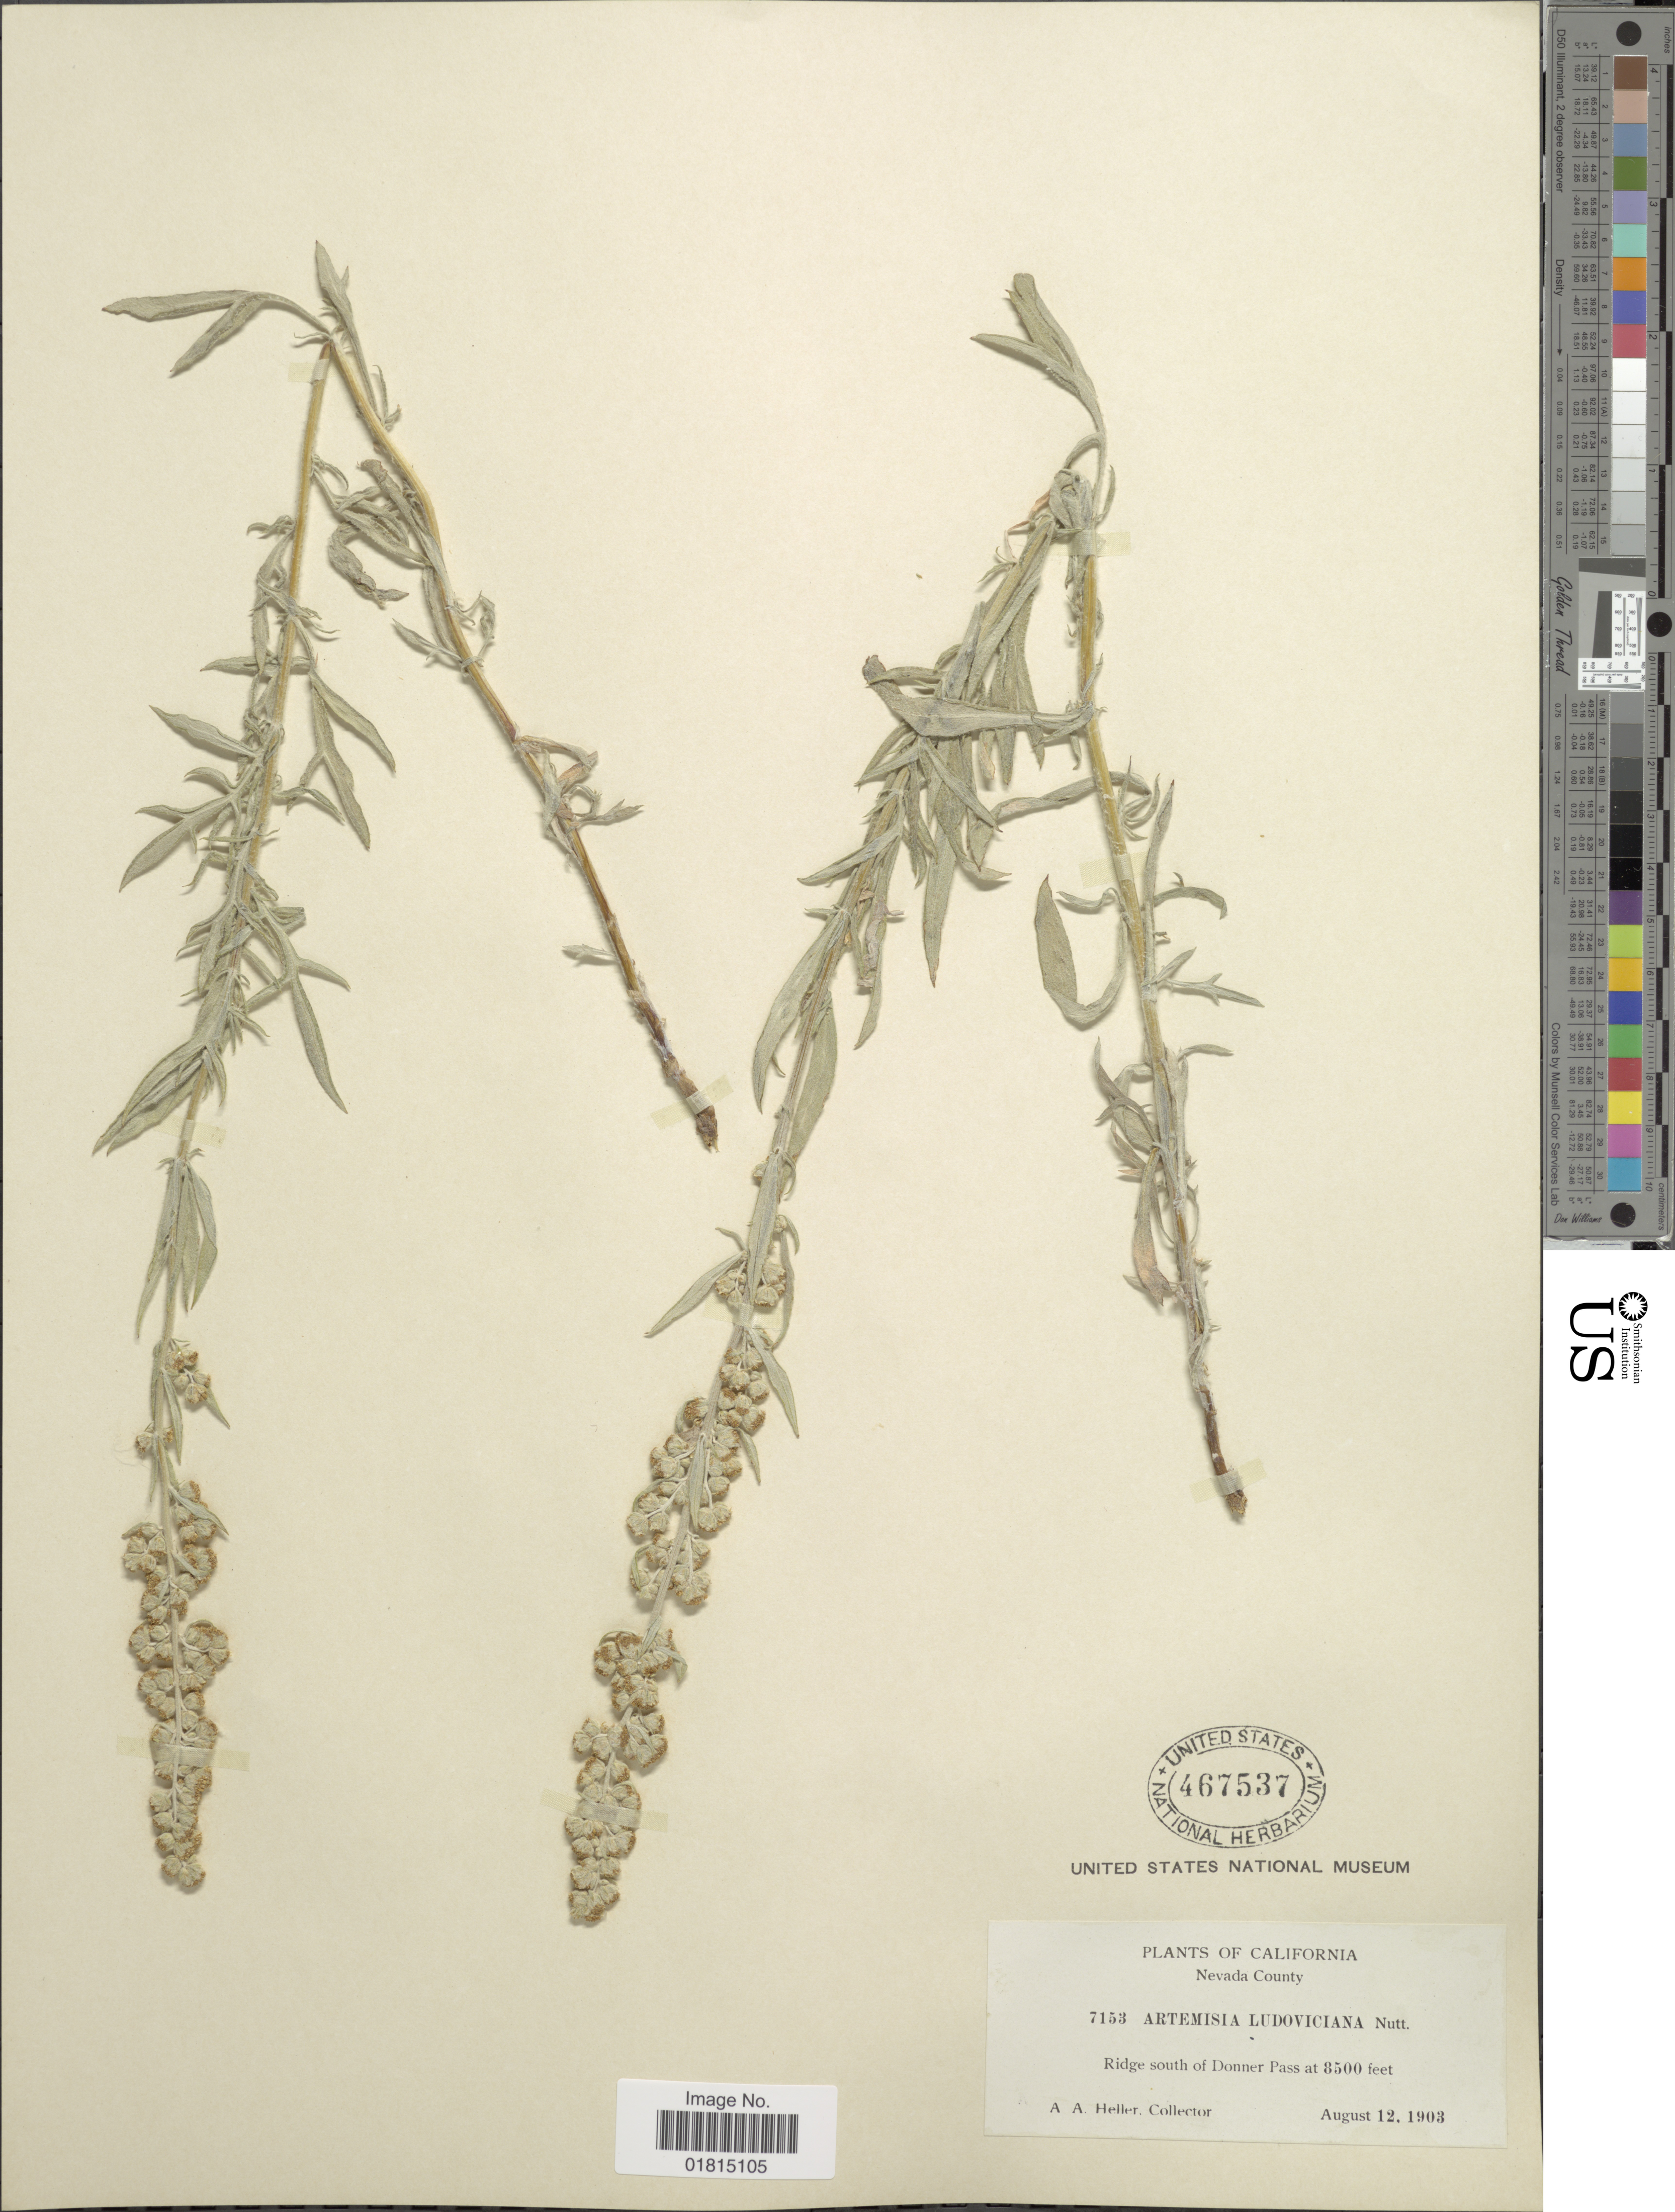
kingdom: Plantae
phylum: Tracheophyta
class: Magnoliopsida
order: Asterales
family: Asteraceae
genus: Artemisia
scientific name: Artemisia diversifolia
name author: Rydb.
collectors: A. A. Heller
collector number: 7153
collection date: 1903-08-12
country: United States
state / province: California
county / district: Nevada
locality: Nevada County. Ridge south of Donner Pass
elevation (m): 2591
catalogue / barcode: US 467537